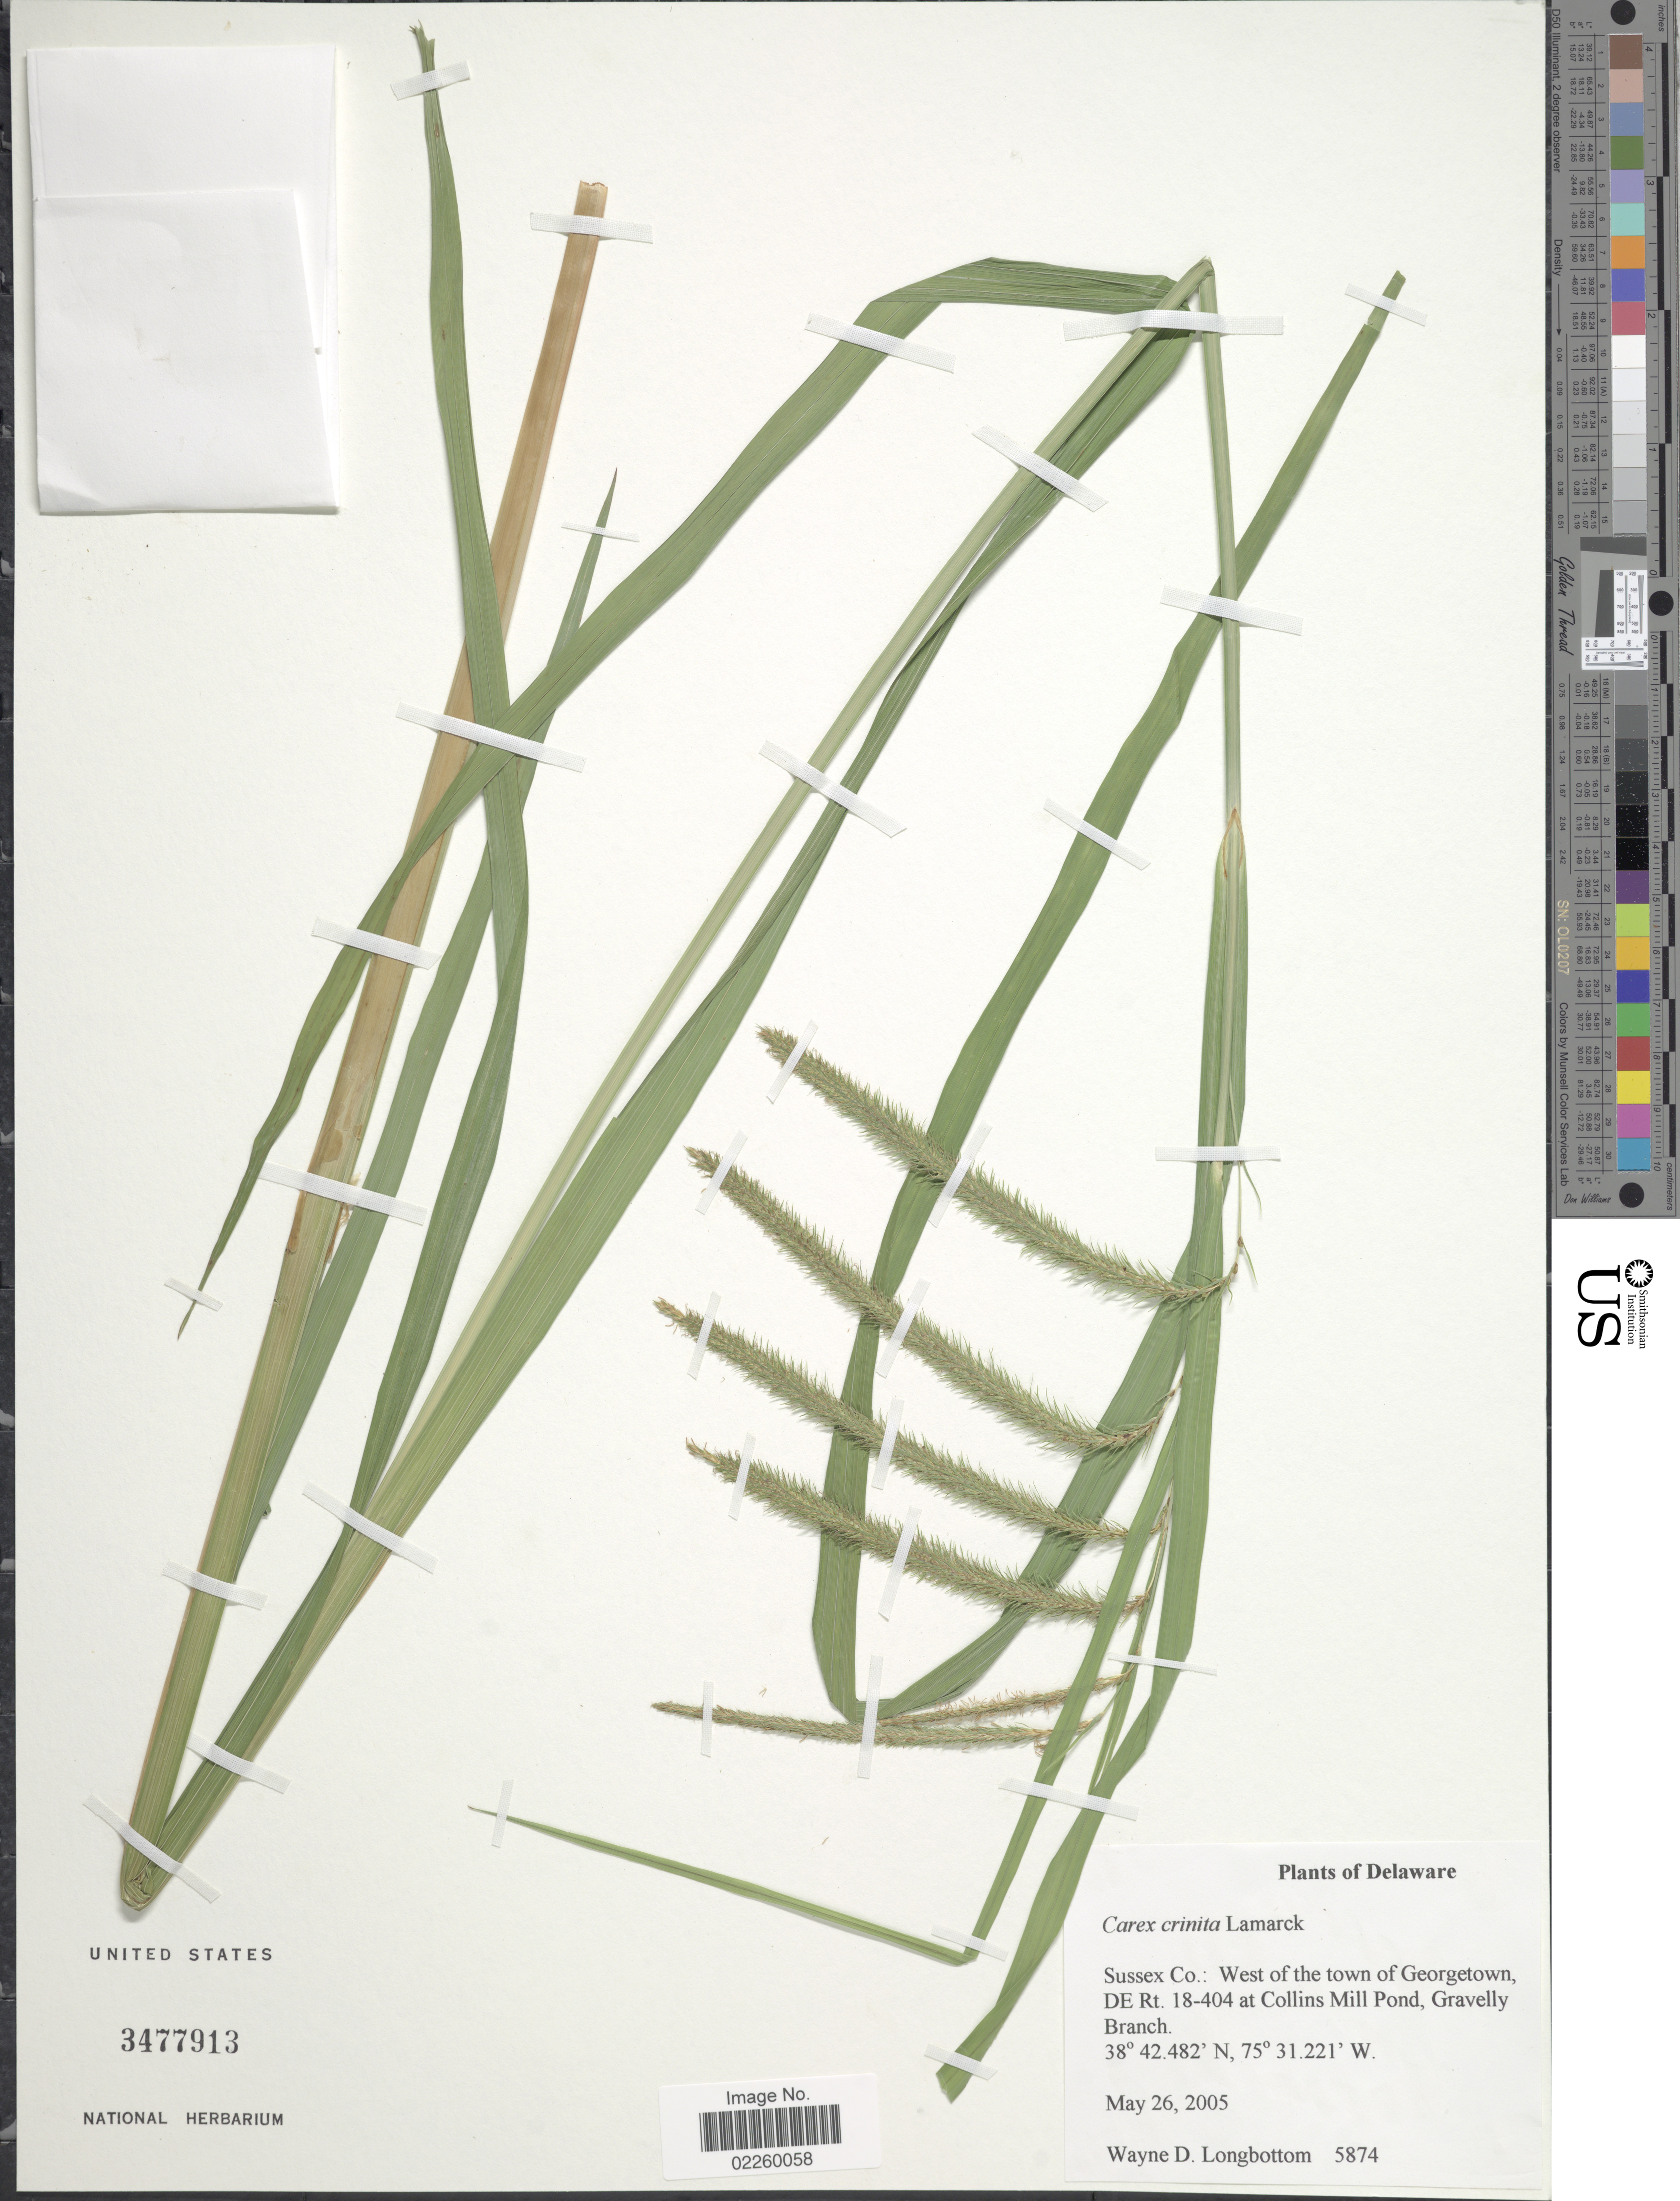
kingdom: Plantae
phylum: Tracheophyta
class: Liliopsida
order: Poales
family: Cyperaceae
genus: Carex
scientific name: Carex crinita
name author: Lam.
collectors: W. D. Longbottom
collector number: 5874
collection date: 2005-05-26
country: United States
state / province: Delaware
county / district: Sussex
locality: Sussex Co.: West of the town of Georgetown, DE Rt. 18-404 at Collins Mill Pond, Gravelly Branch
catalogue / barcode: US 3477913